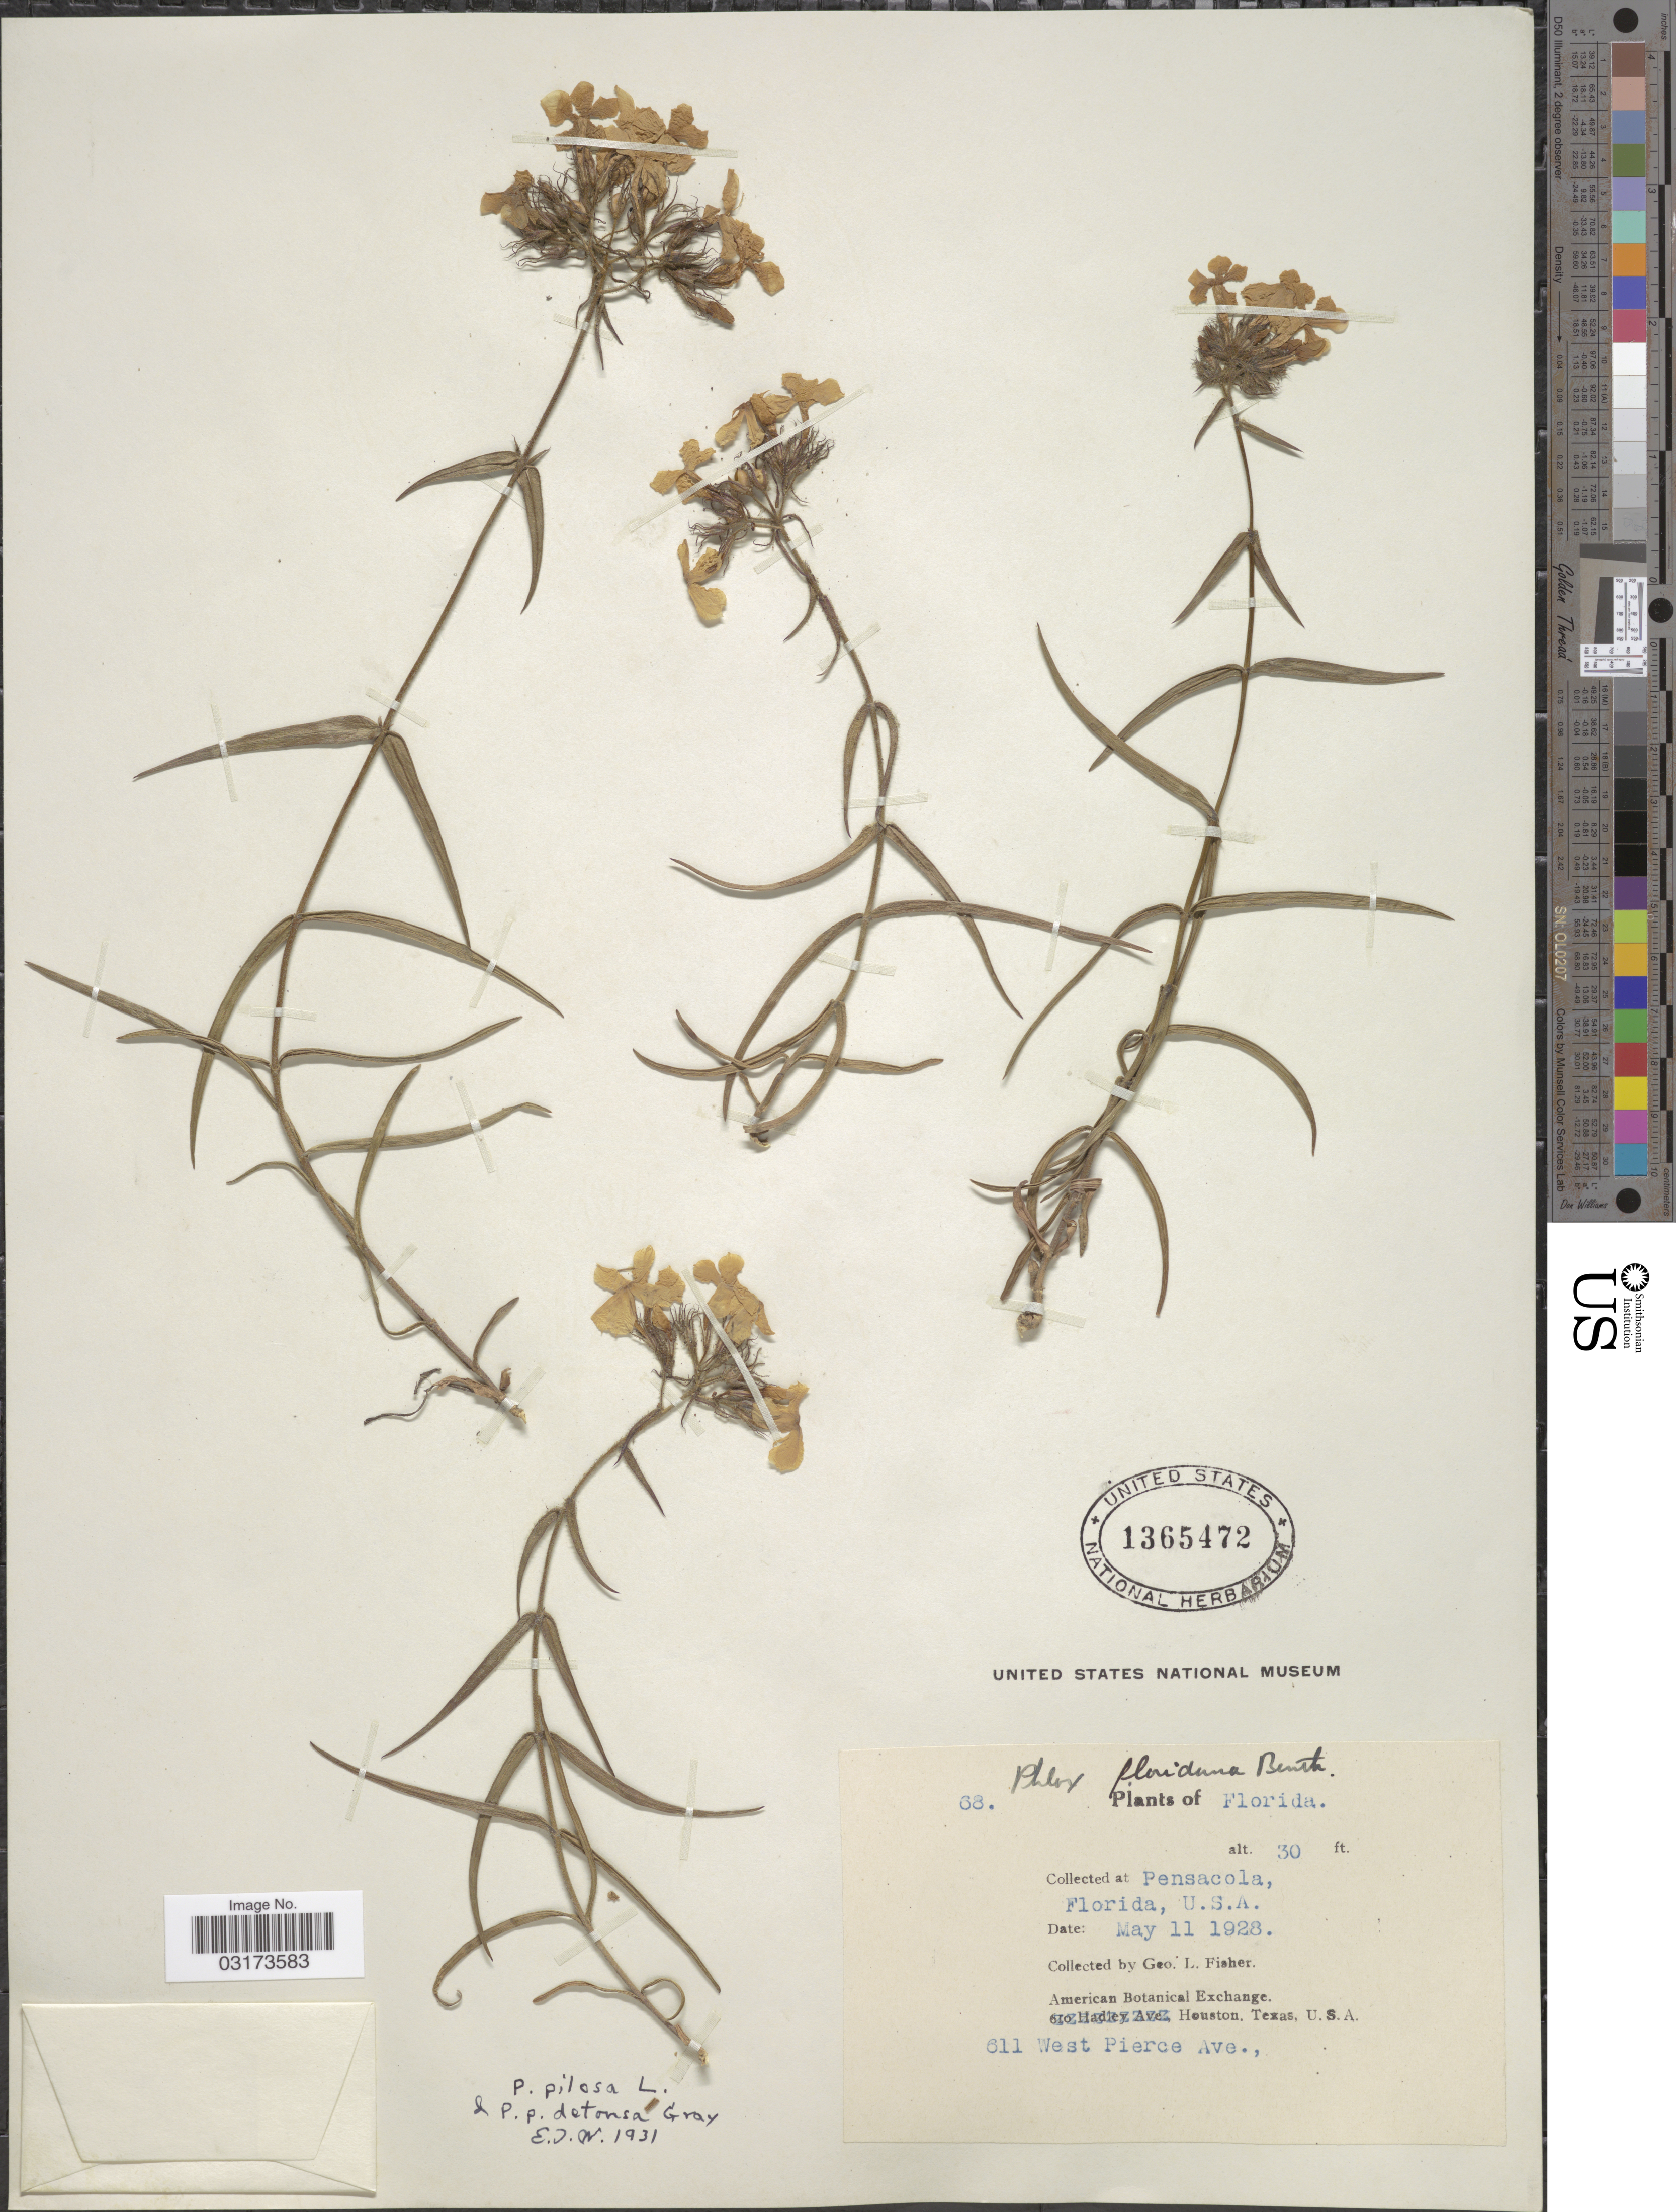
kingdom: Plantae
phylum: Tracheophyta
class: Magnoliopsida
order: Ericales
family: Polemoniaceae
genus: Phlox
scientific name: Phlox pilosa var. detonsa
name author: A. Gray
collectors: G. L. Fisher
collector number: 68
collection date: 1928-05-11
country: United States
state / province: Florida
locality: Pensacola.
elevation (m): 9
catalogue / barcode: US 1365472